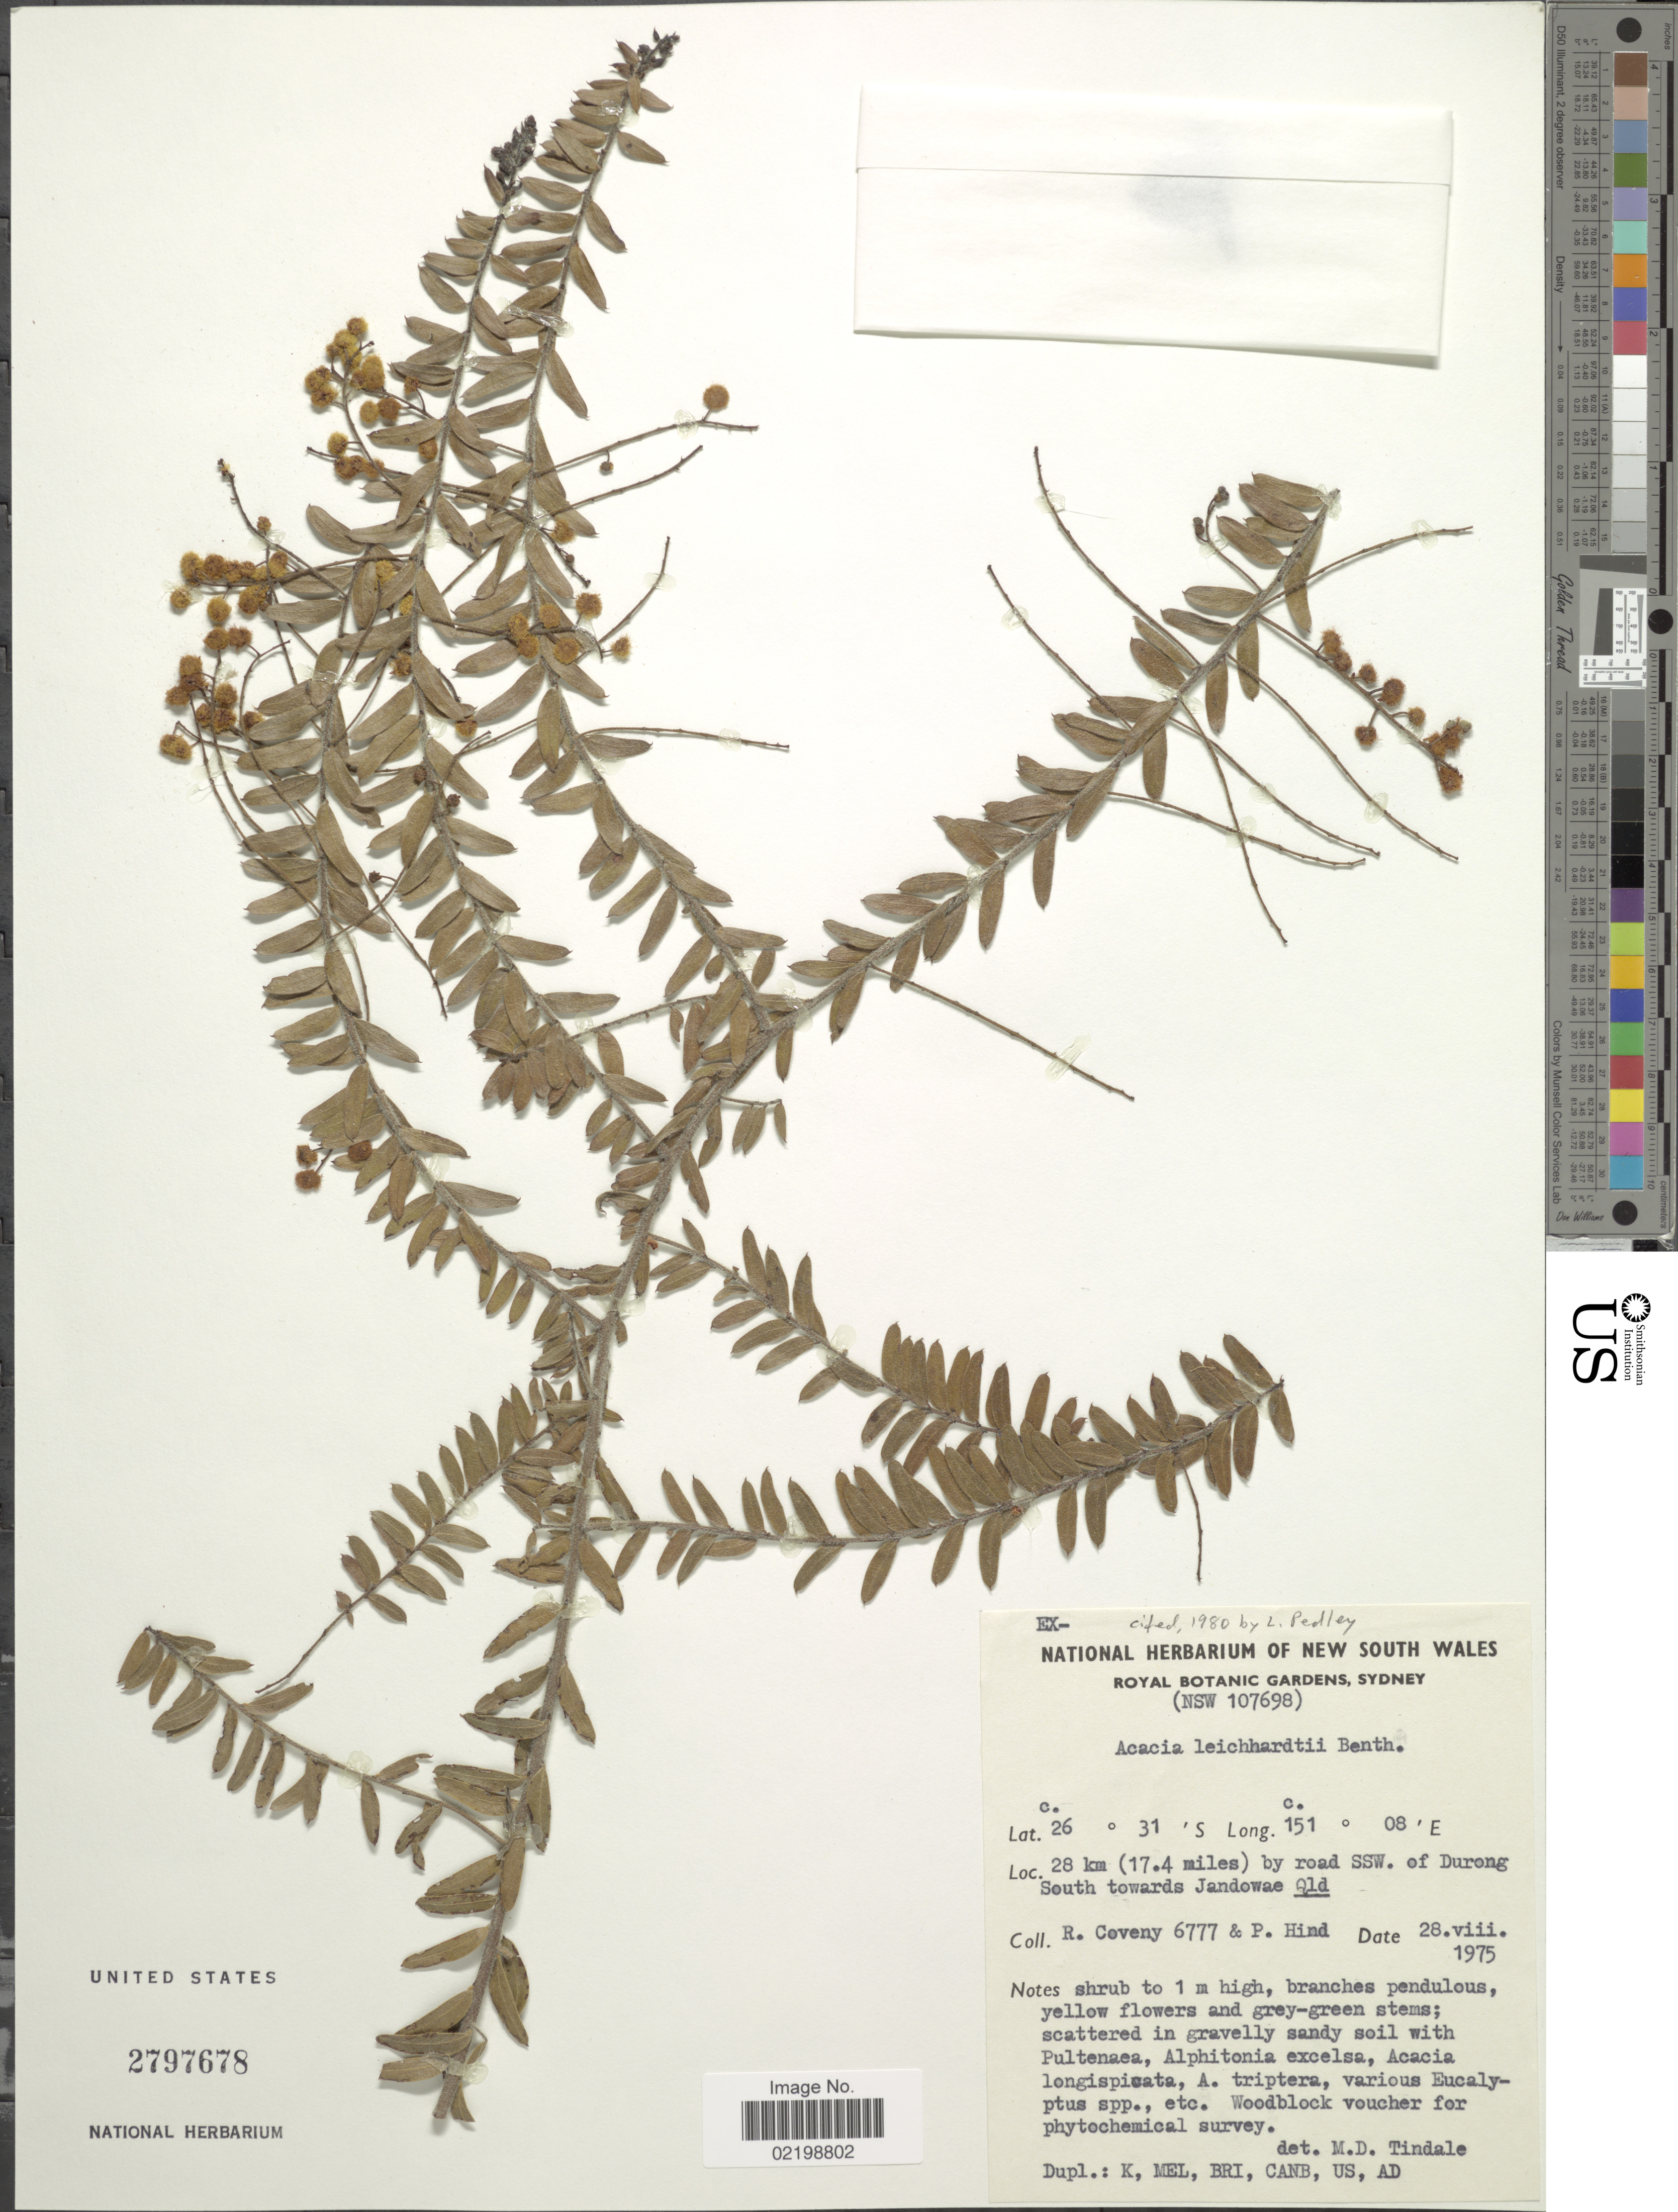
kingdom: Plantae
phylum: Tracheophyta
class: Magnoliopsida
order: Fabales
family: Fabaceae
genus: Acacia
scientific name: Acacia leichhardtii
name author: Benth.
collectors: R. Coveny & P. Hind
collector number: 6777/ NSW107698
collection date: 1975-08-28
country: Australia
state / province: Queensland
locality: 28 km (17.4 miles) by road SSW. of Durong South towards Jandowae Qld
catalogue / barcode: US 2797678